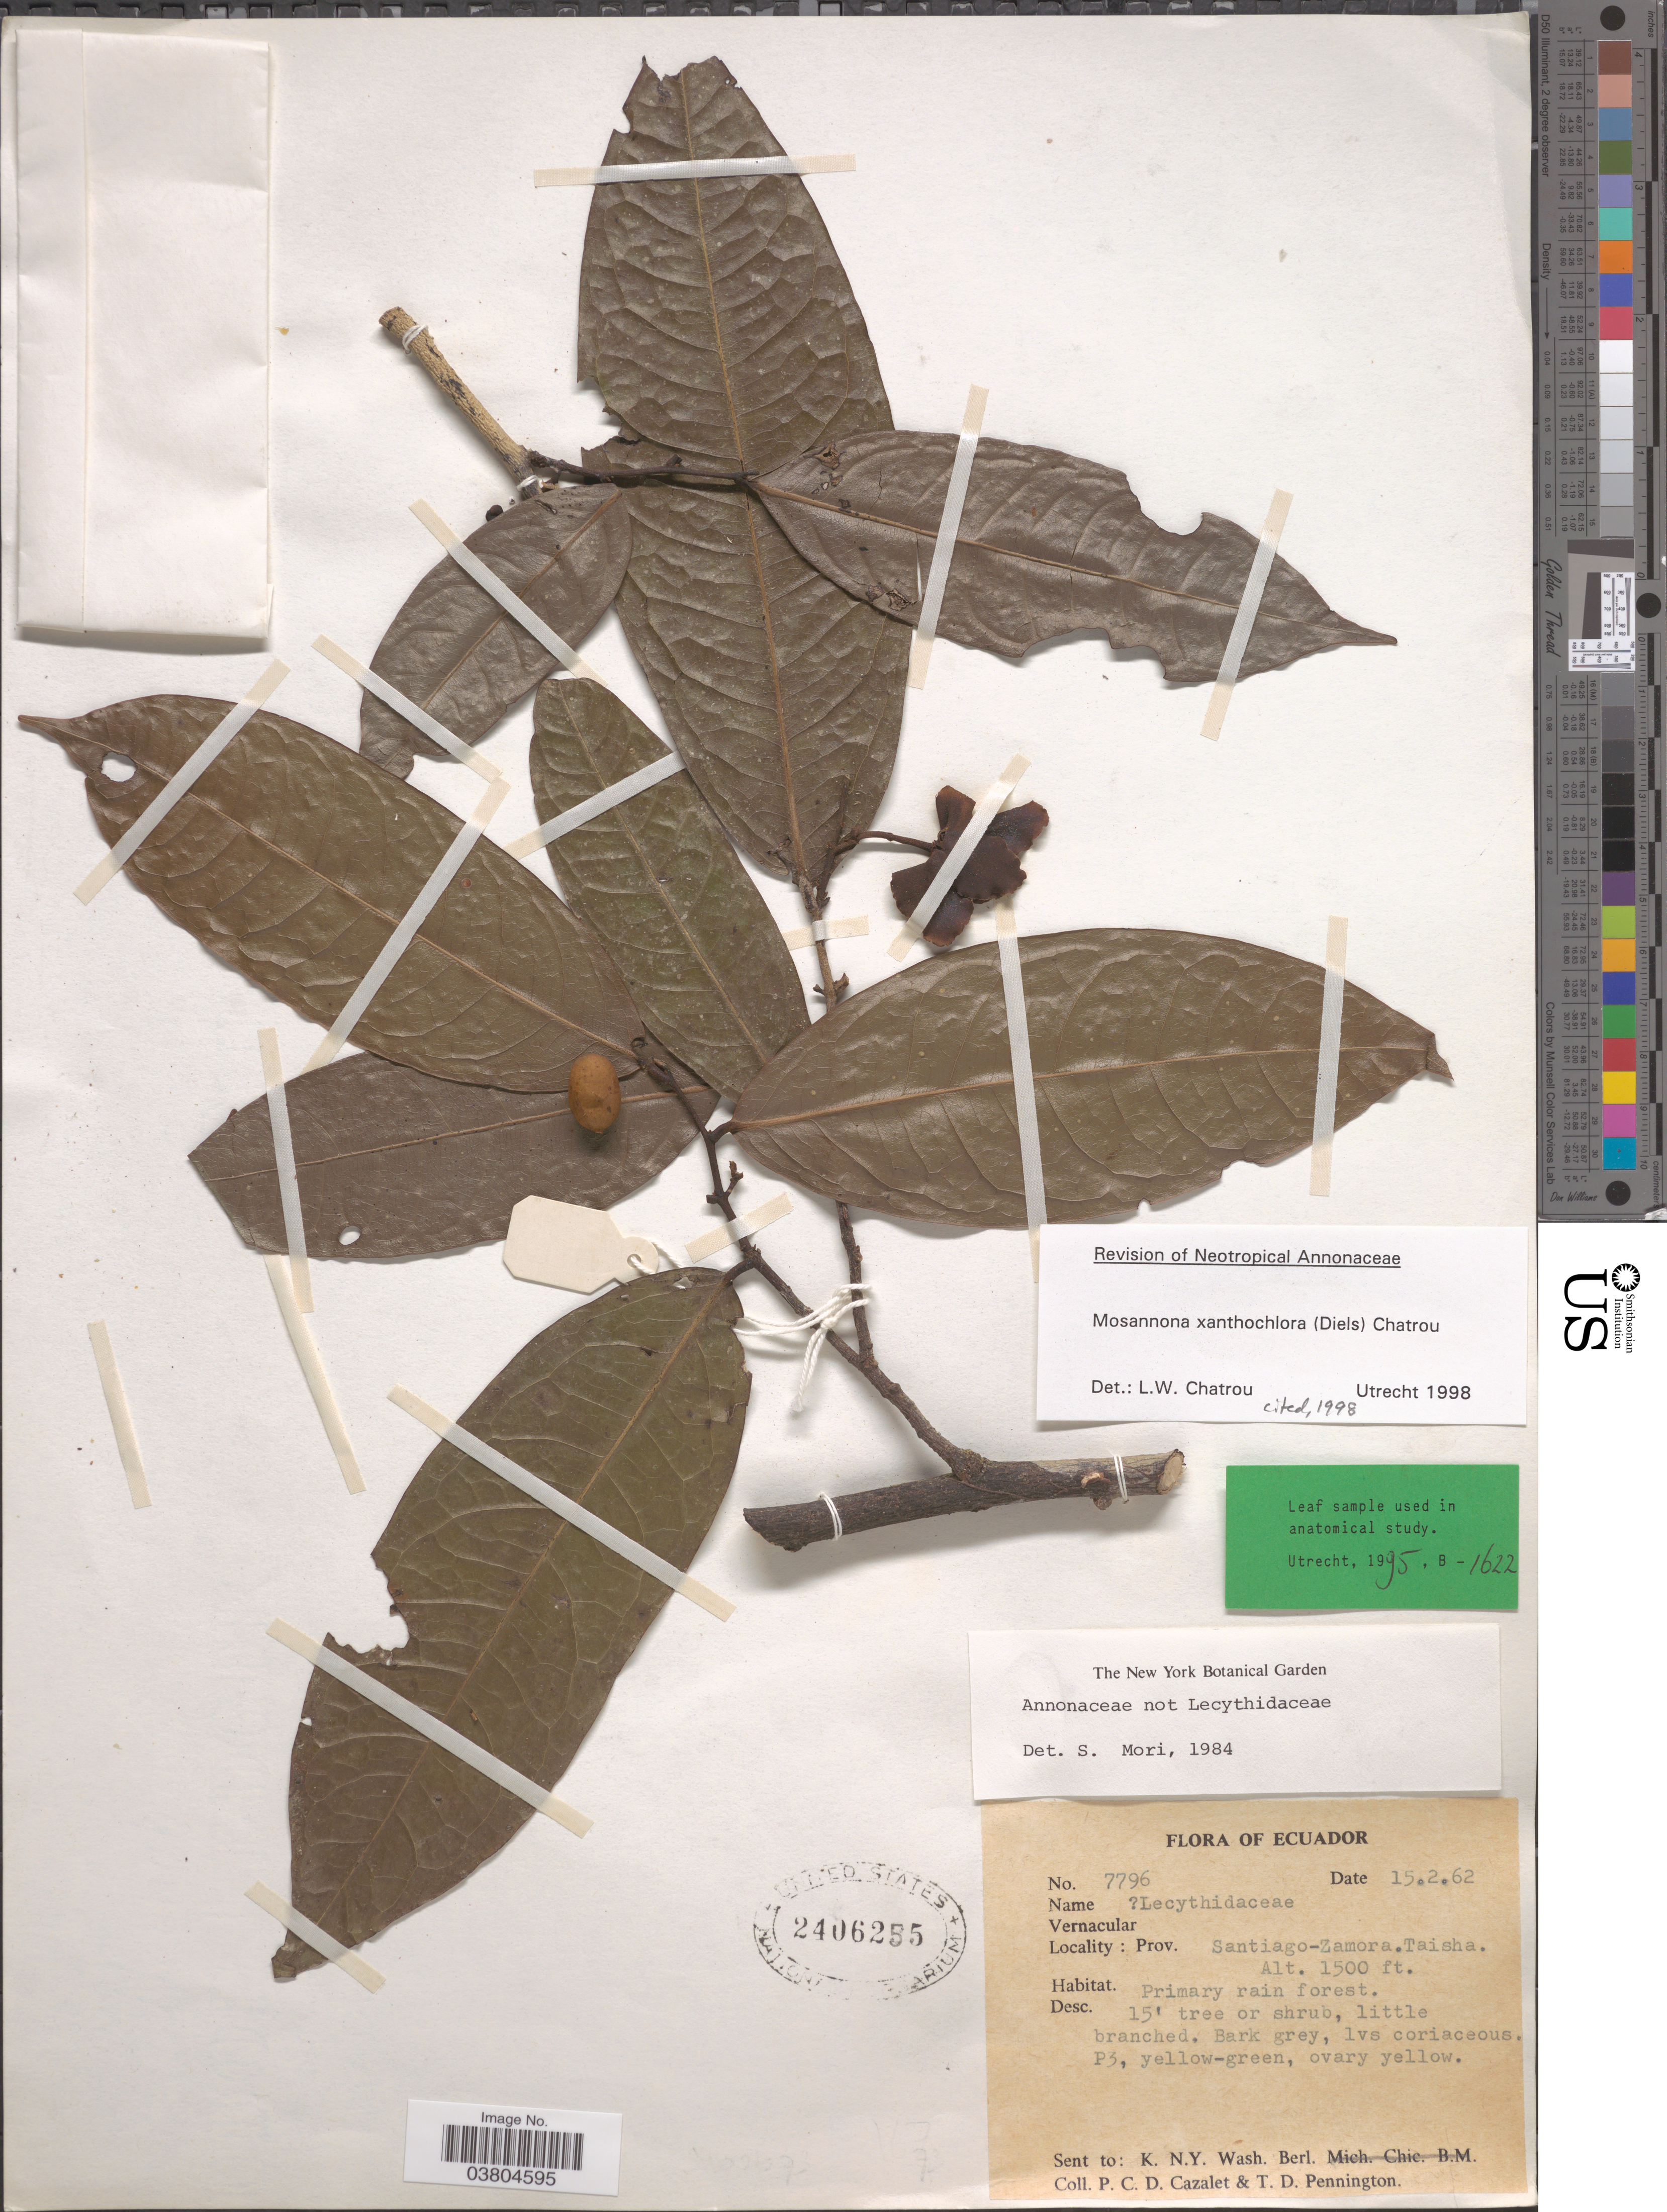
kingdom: Plantae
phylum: Tracheophyta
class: Magnoliopsida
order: Magnoliales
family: Annonaceae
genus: Mosannona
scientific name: Mosannona xanthochlora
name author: (Diels) Chatrou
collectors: P. C. D. Cazalet & T. D. Pennington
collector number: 7796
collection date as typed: Transcribed d/m/y: 15/2/62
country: Ecuador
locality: Prov. Santiago-Zamora. Taisha.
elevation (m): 457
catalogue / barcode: US 2406255